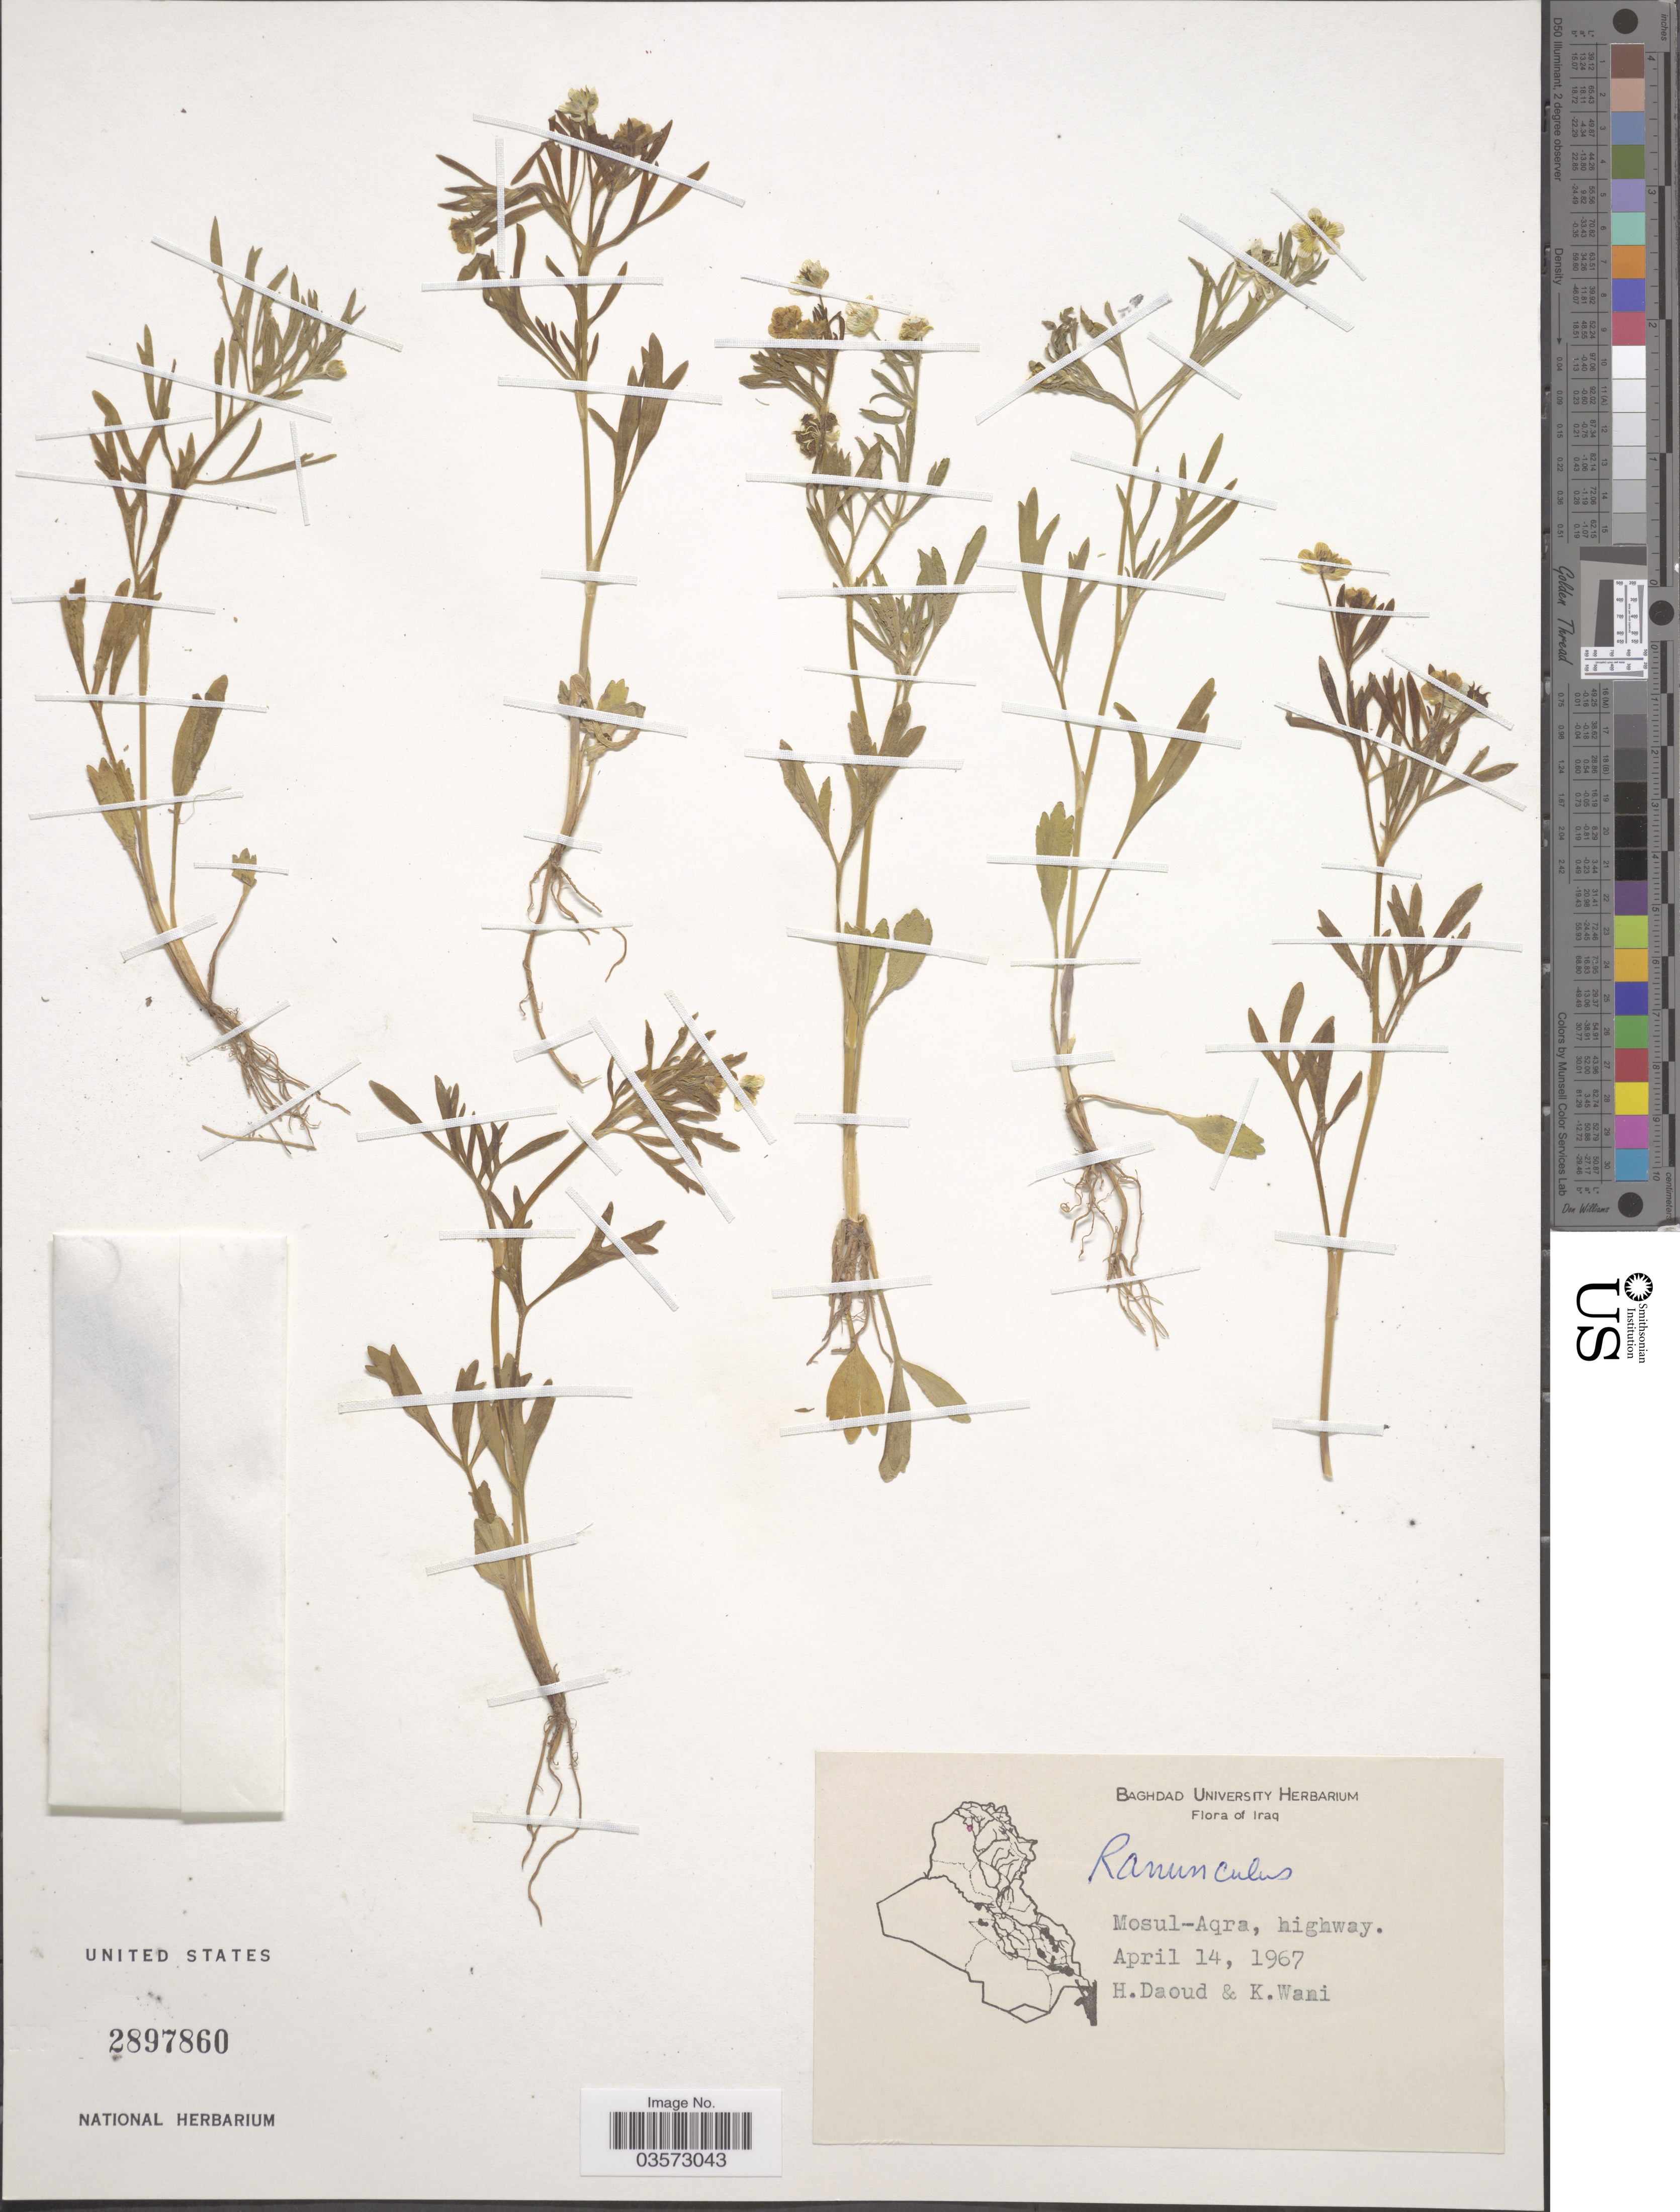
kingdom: Plantae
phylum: Tracheophyta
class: Magnoliopsida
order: Ranunculales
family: Ranunculaceae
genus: Ranunculus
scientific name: Ranunculus sp.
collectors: H. Daoud & K. Wani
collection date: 1967-04-14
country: Iraq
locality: Mosul-Aqra, highway.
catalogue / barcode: US 2897860